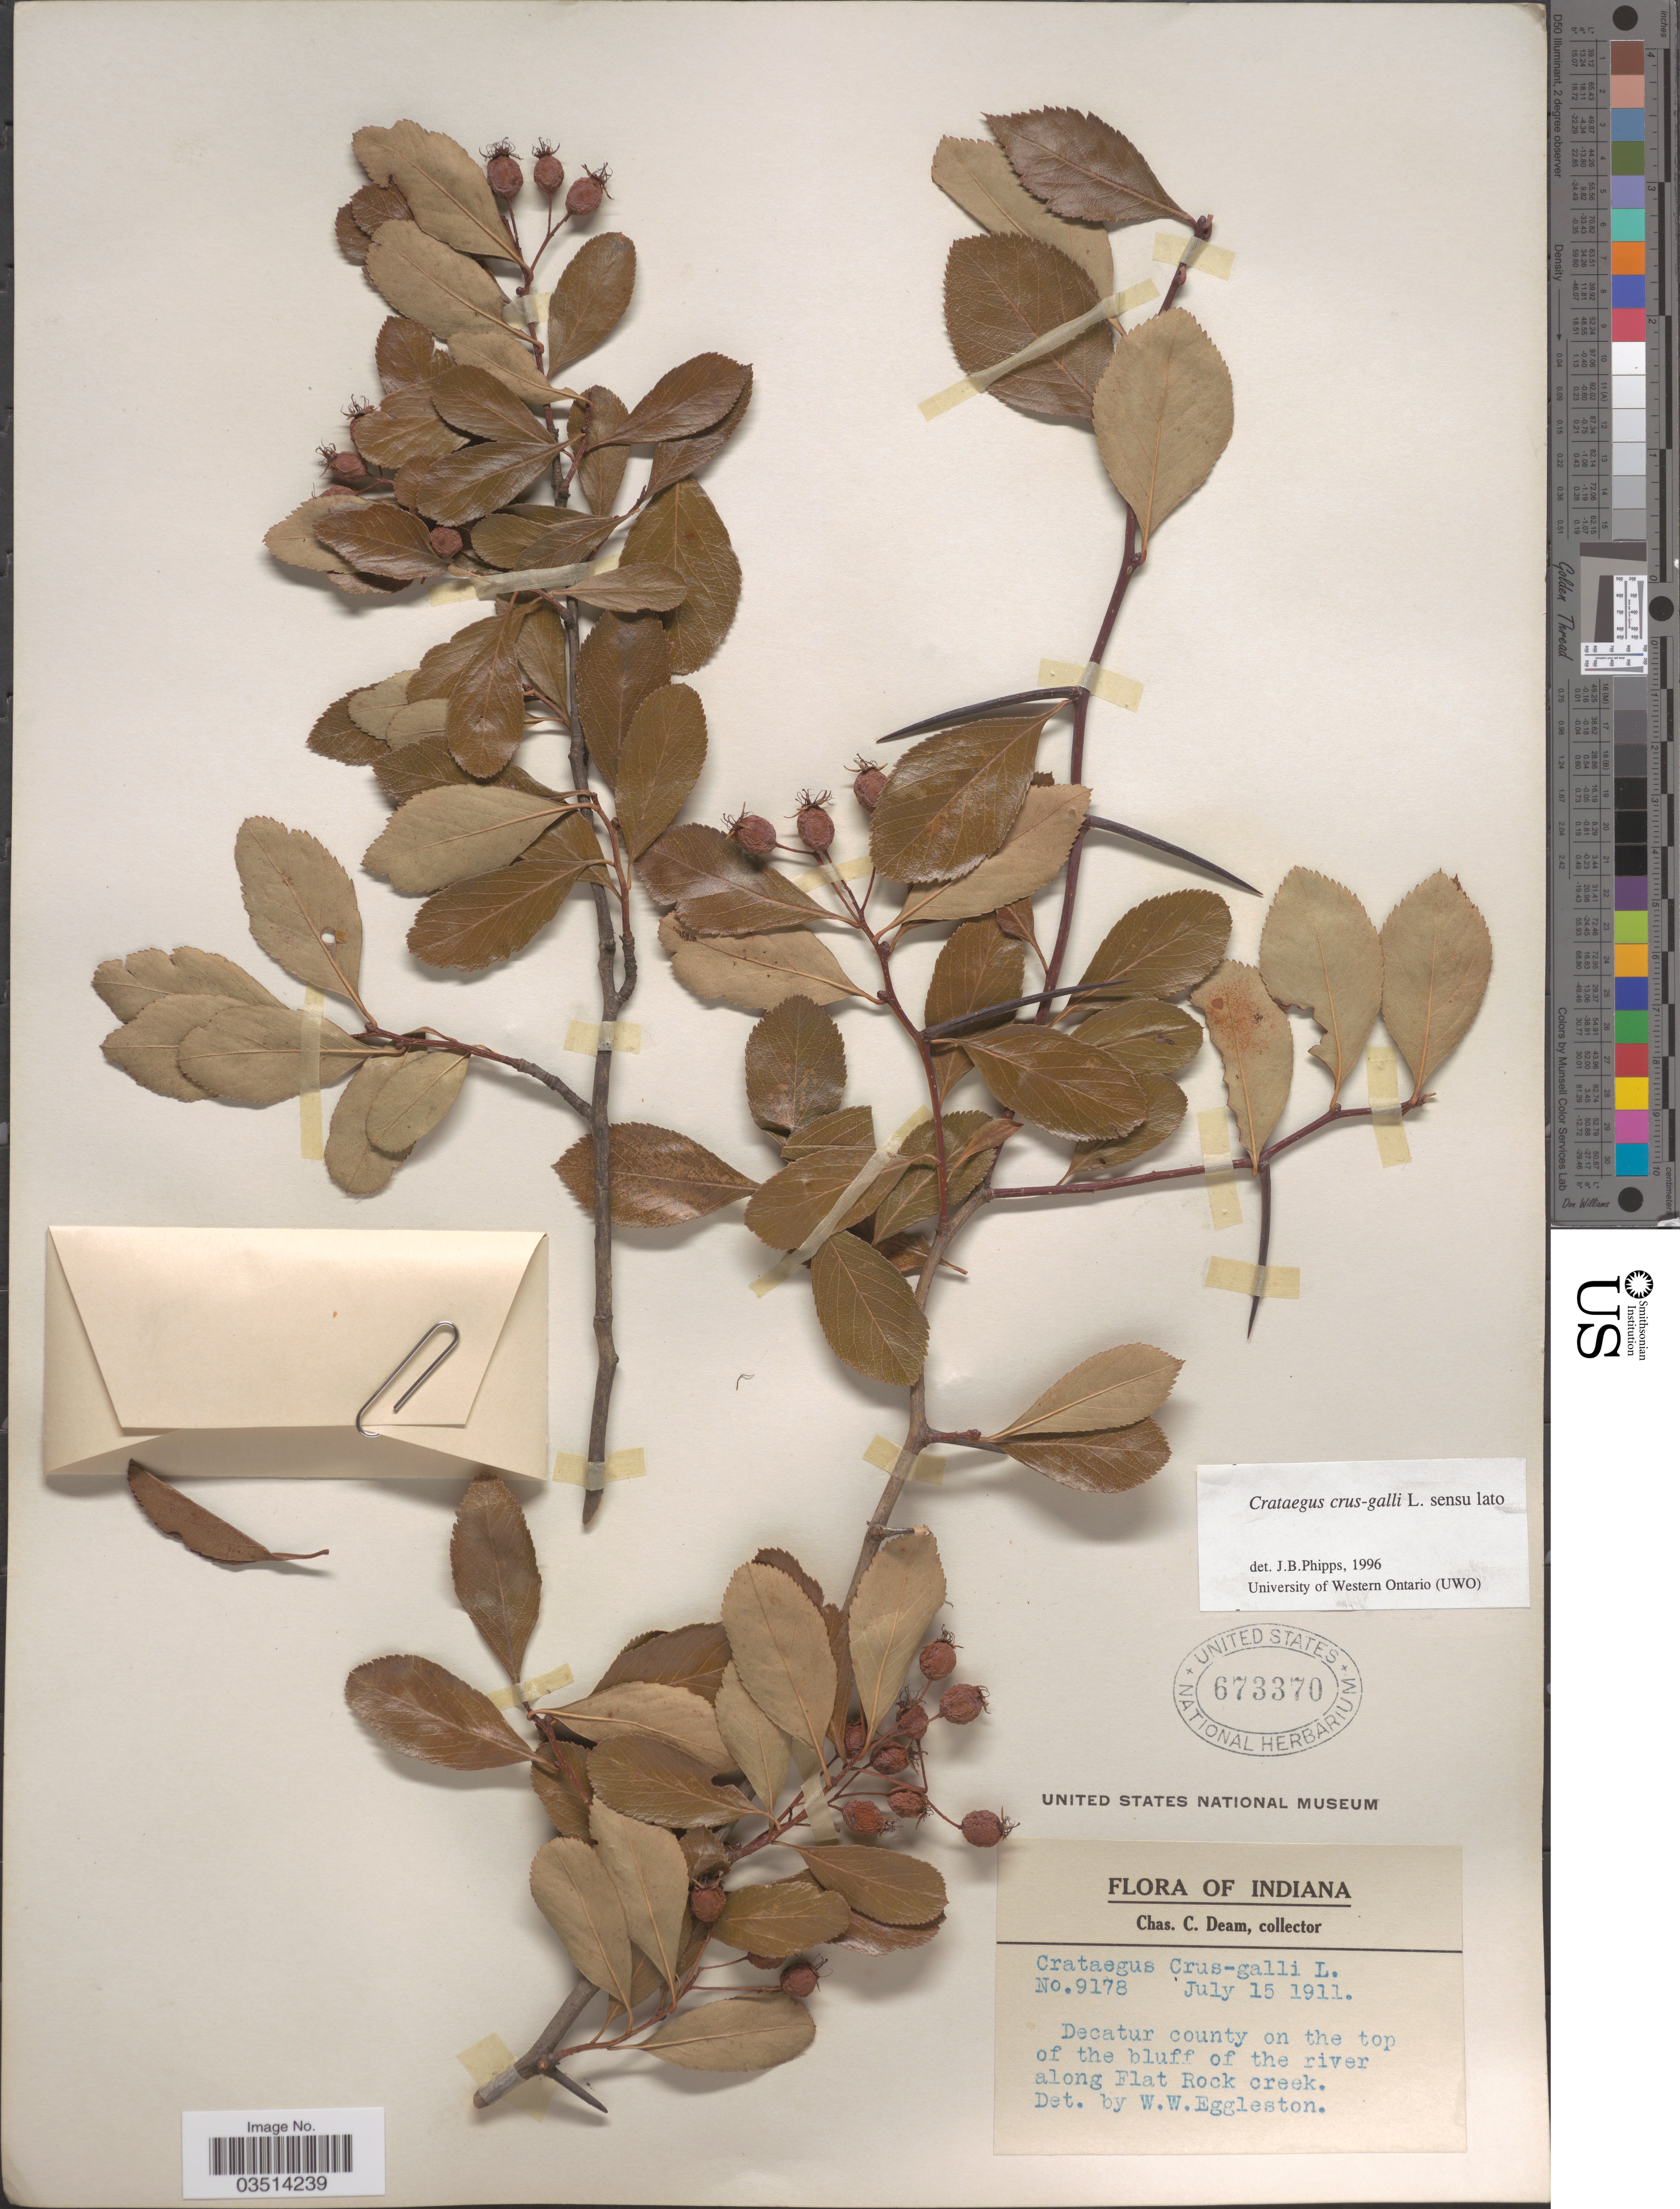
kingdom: Plantae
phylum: Tracheophyta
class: Magnoliopsida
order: Rosales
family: Rosaceae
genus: Crataegus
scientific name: Crataegus crus-galli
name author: L.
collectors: C. C. Deam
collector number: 9178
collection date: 1911-07-15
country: United States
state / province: Indiana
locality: Decatur county on the top of the bluff of the river along Flat Rock creek.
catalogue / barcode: US 673370